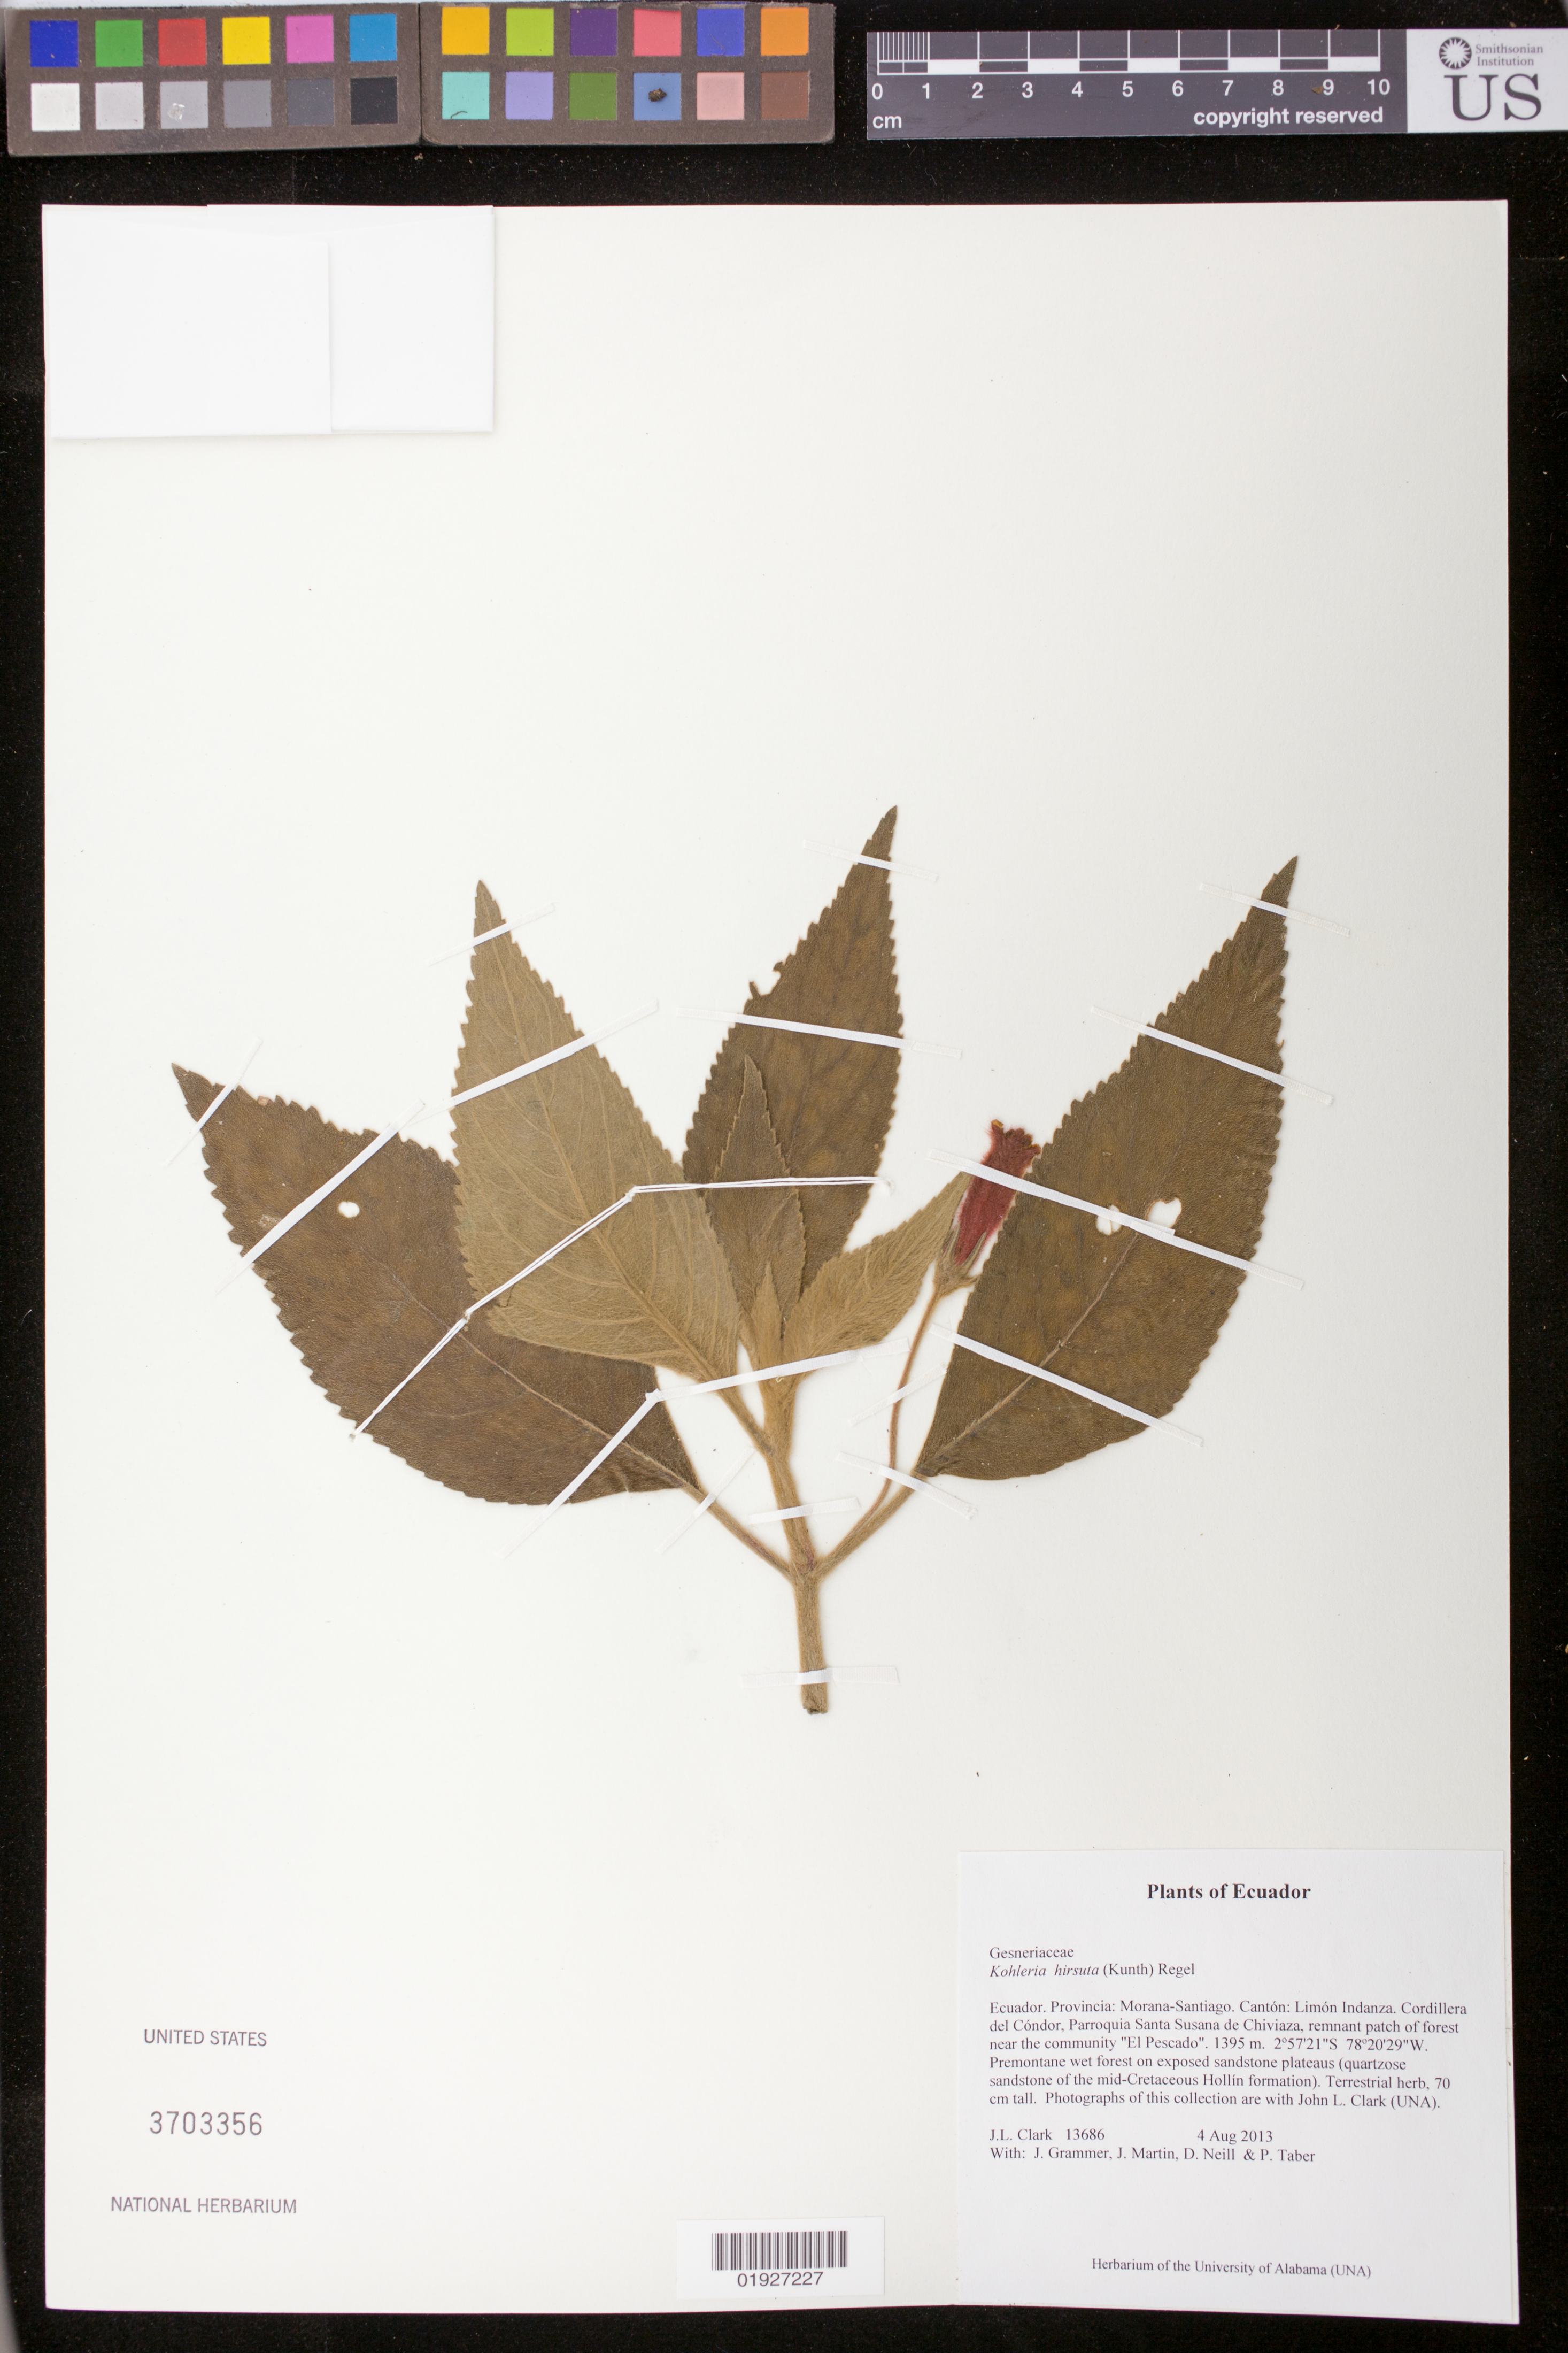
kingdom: Plantae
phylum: Tracheophyta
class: Magnoliopsida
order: Lamiales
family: Gesneriaceae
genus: Kohleria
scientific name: Kohleria hirsuta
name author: (Kunth) Regel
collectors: J. L. Clark, J. Grammer, J. Martin, D. Neill & P. Taber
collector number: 13686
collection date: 2013-08-04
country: Ecuador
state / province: Morona-Santiago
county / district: Limón Indanza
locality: Cordillera del Condor, Parroquia Santa Susana de Chiviaza, remnant patch of forest near the community "El Pescado".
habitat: Premontane wet forest on exposed sandstone plateaus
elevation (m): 1395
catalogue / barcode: US 3703356